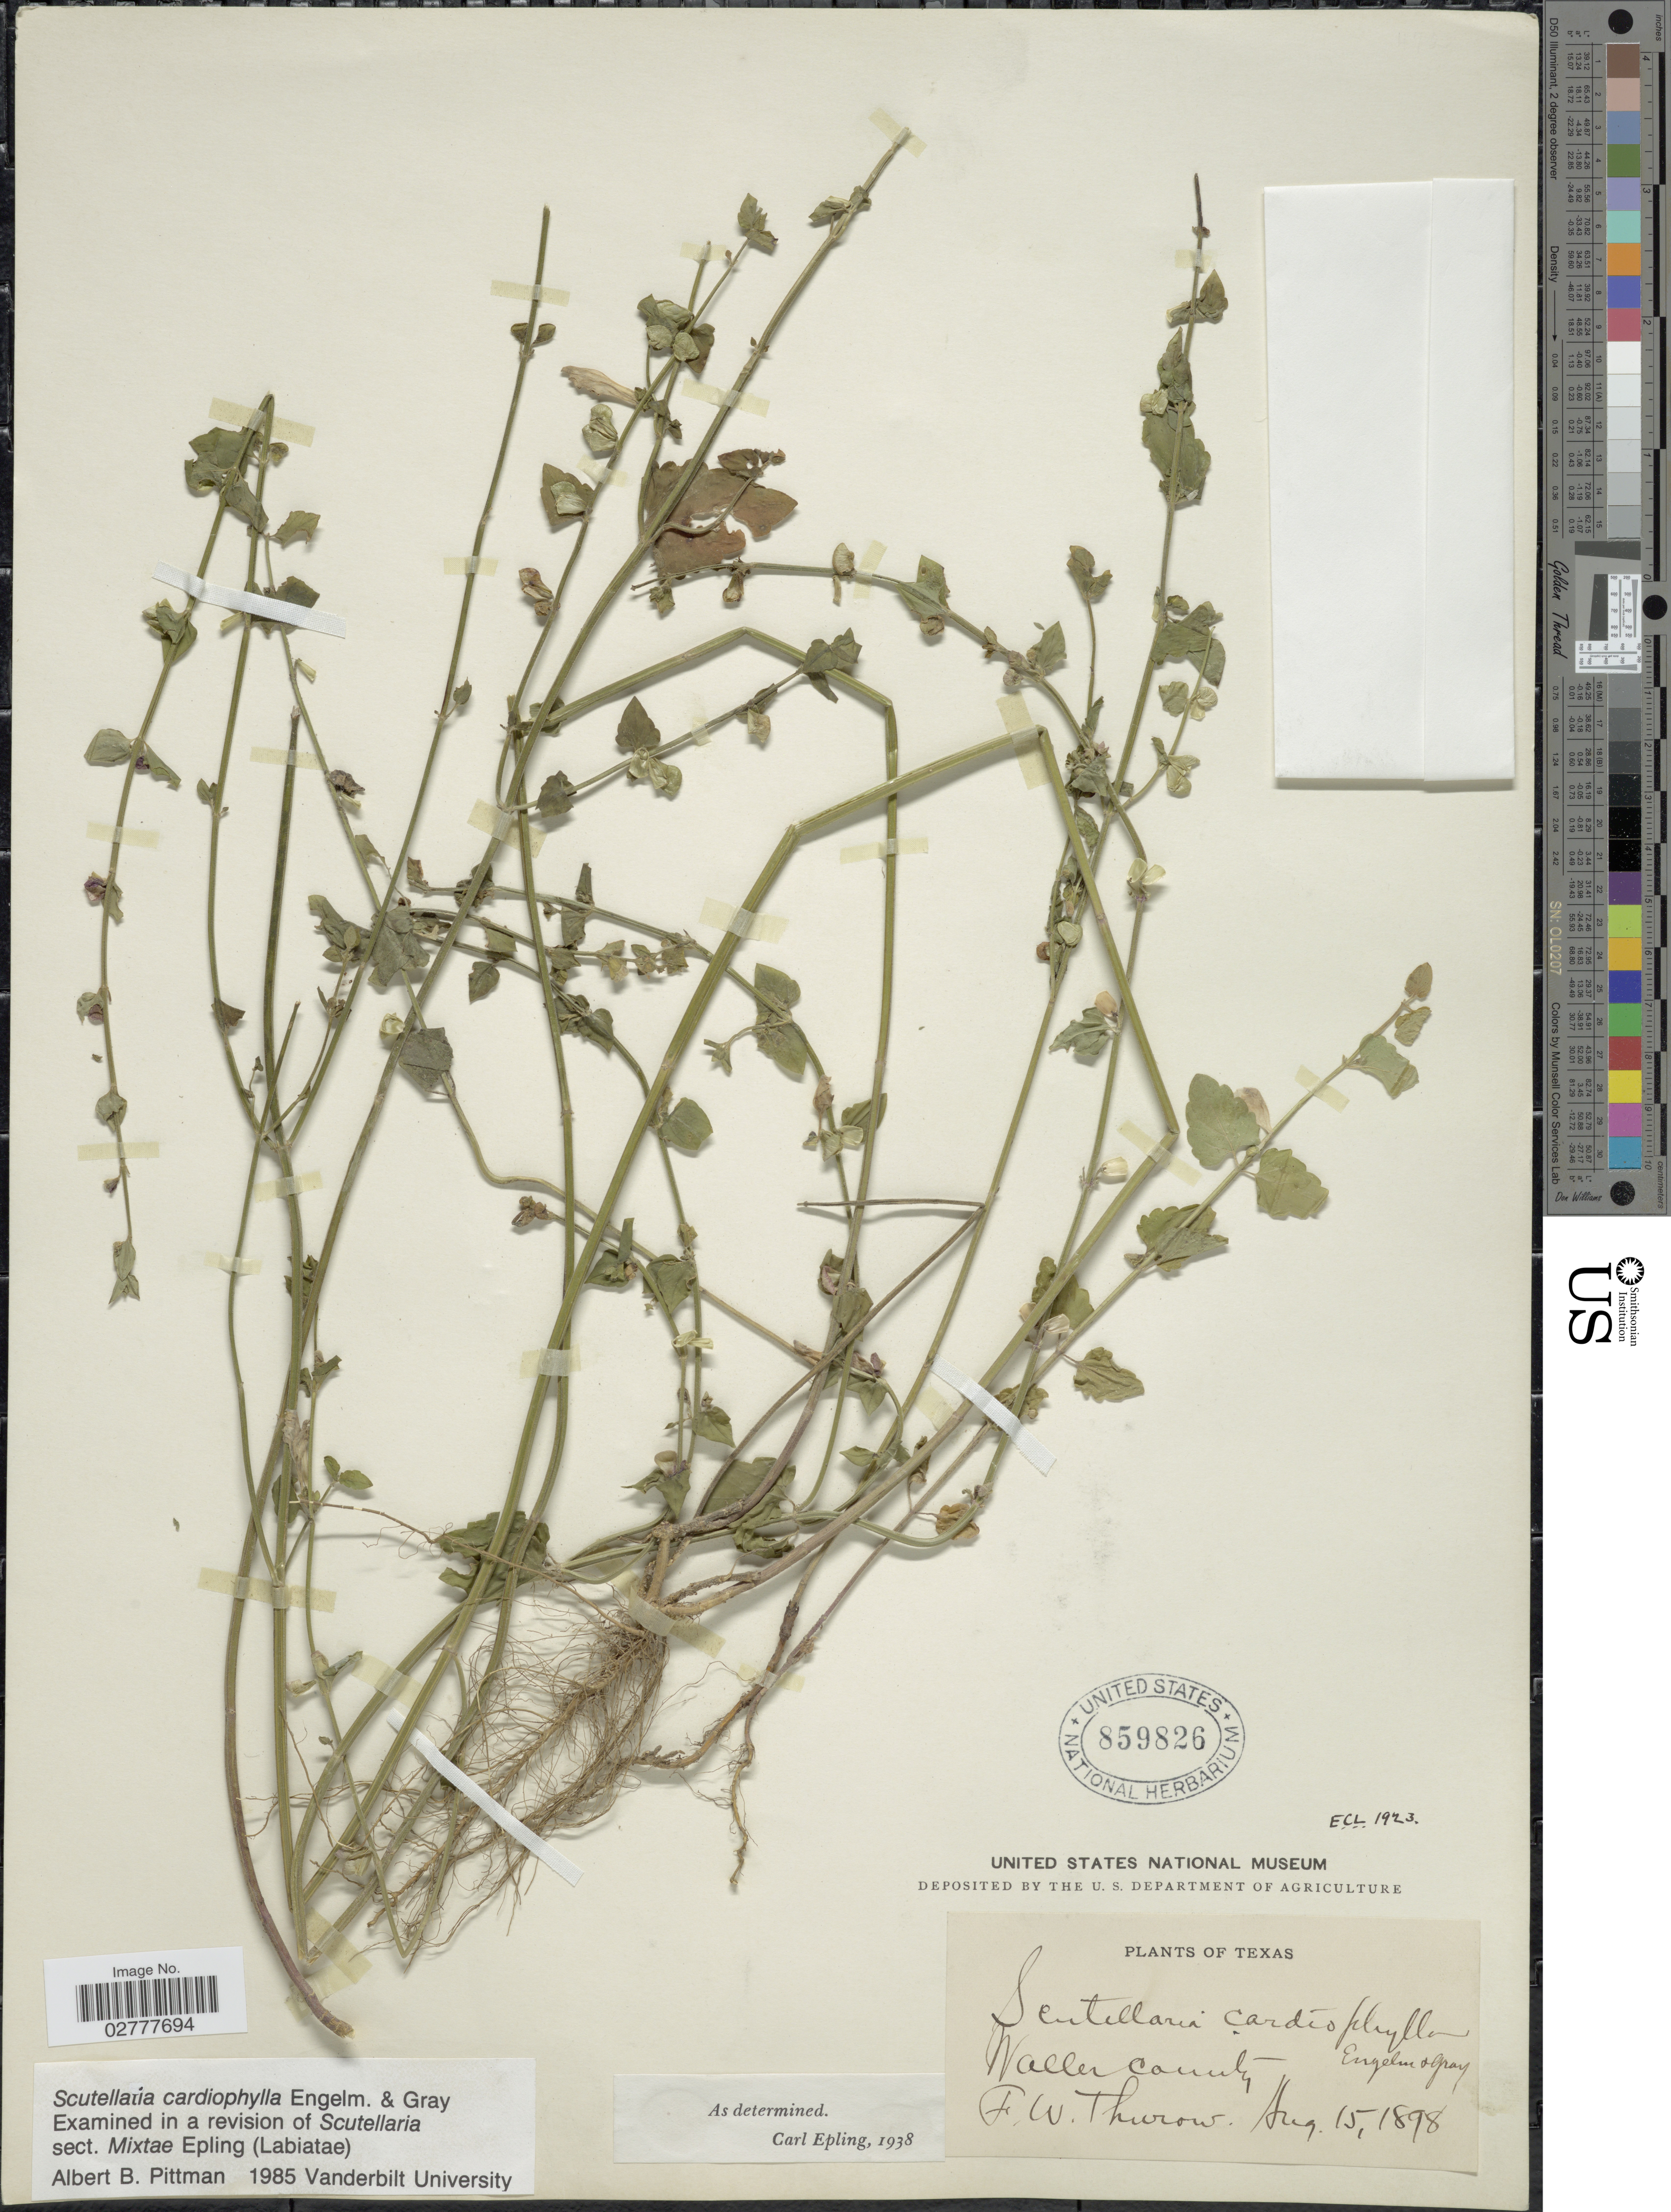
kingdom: Plantae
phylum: Tracheophyta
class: Magnoliopsida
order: Lamiales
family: Lamiaceae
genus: Scutellaria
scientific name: Scutellaria cardiophylla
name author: Engelm. & A. Gray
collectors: F. W. Thurow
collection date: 1898-08-15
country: United States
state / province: Texas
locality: Waller County.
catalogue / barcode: US 859826